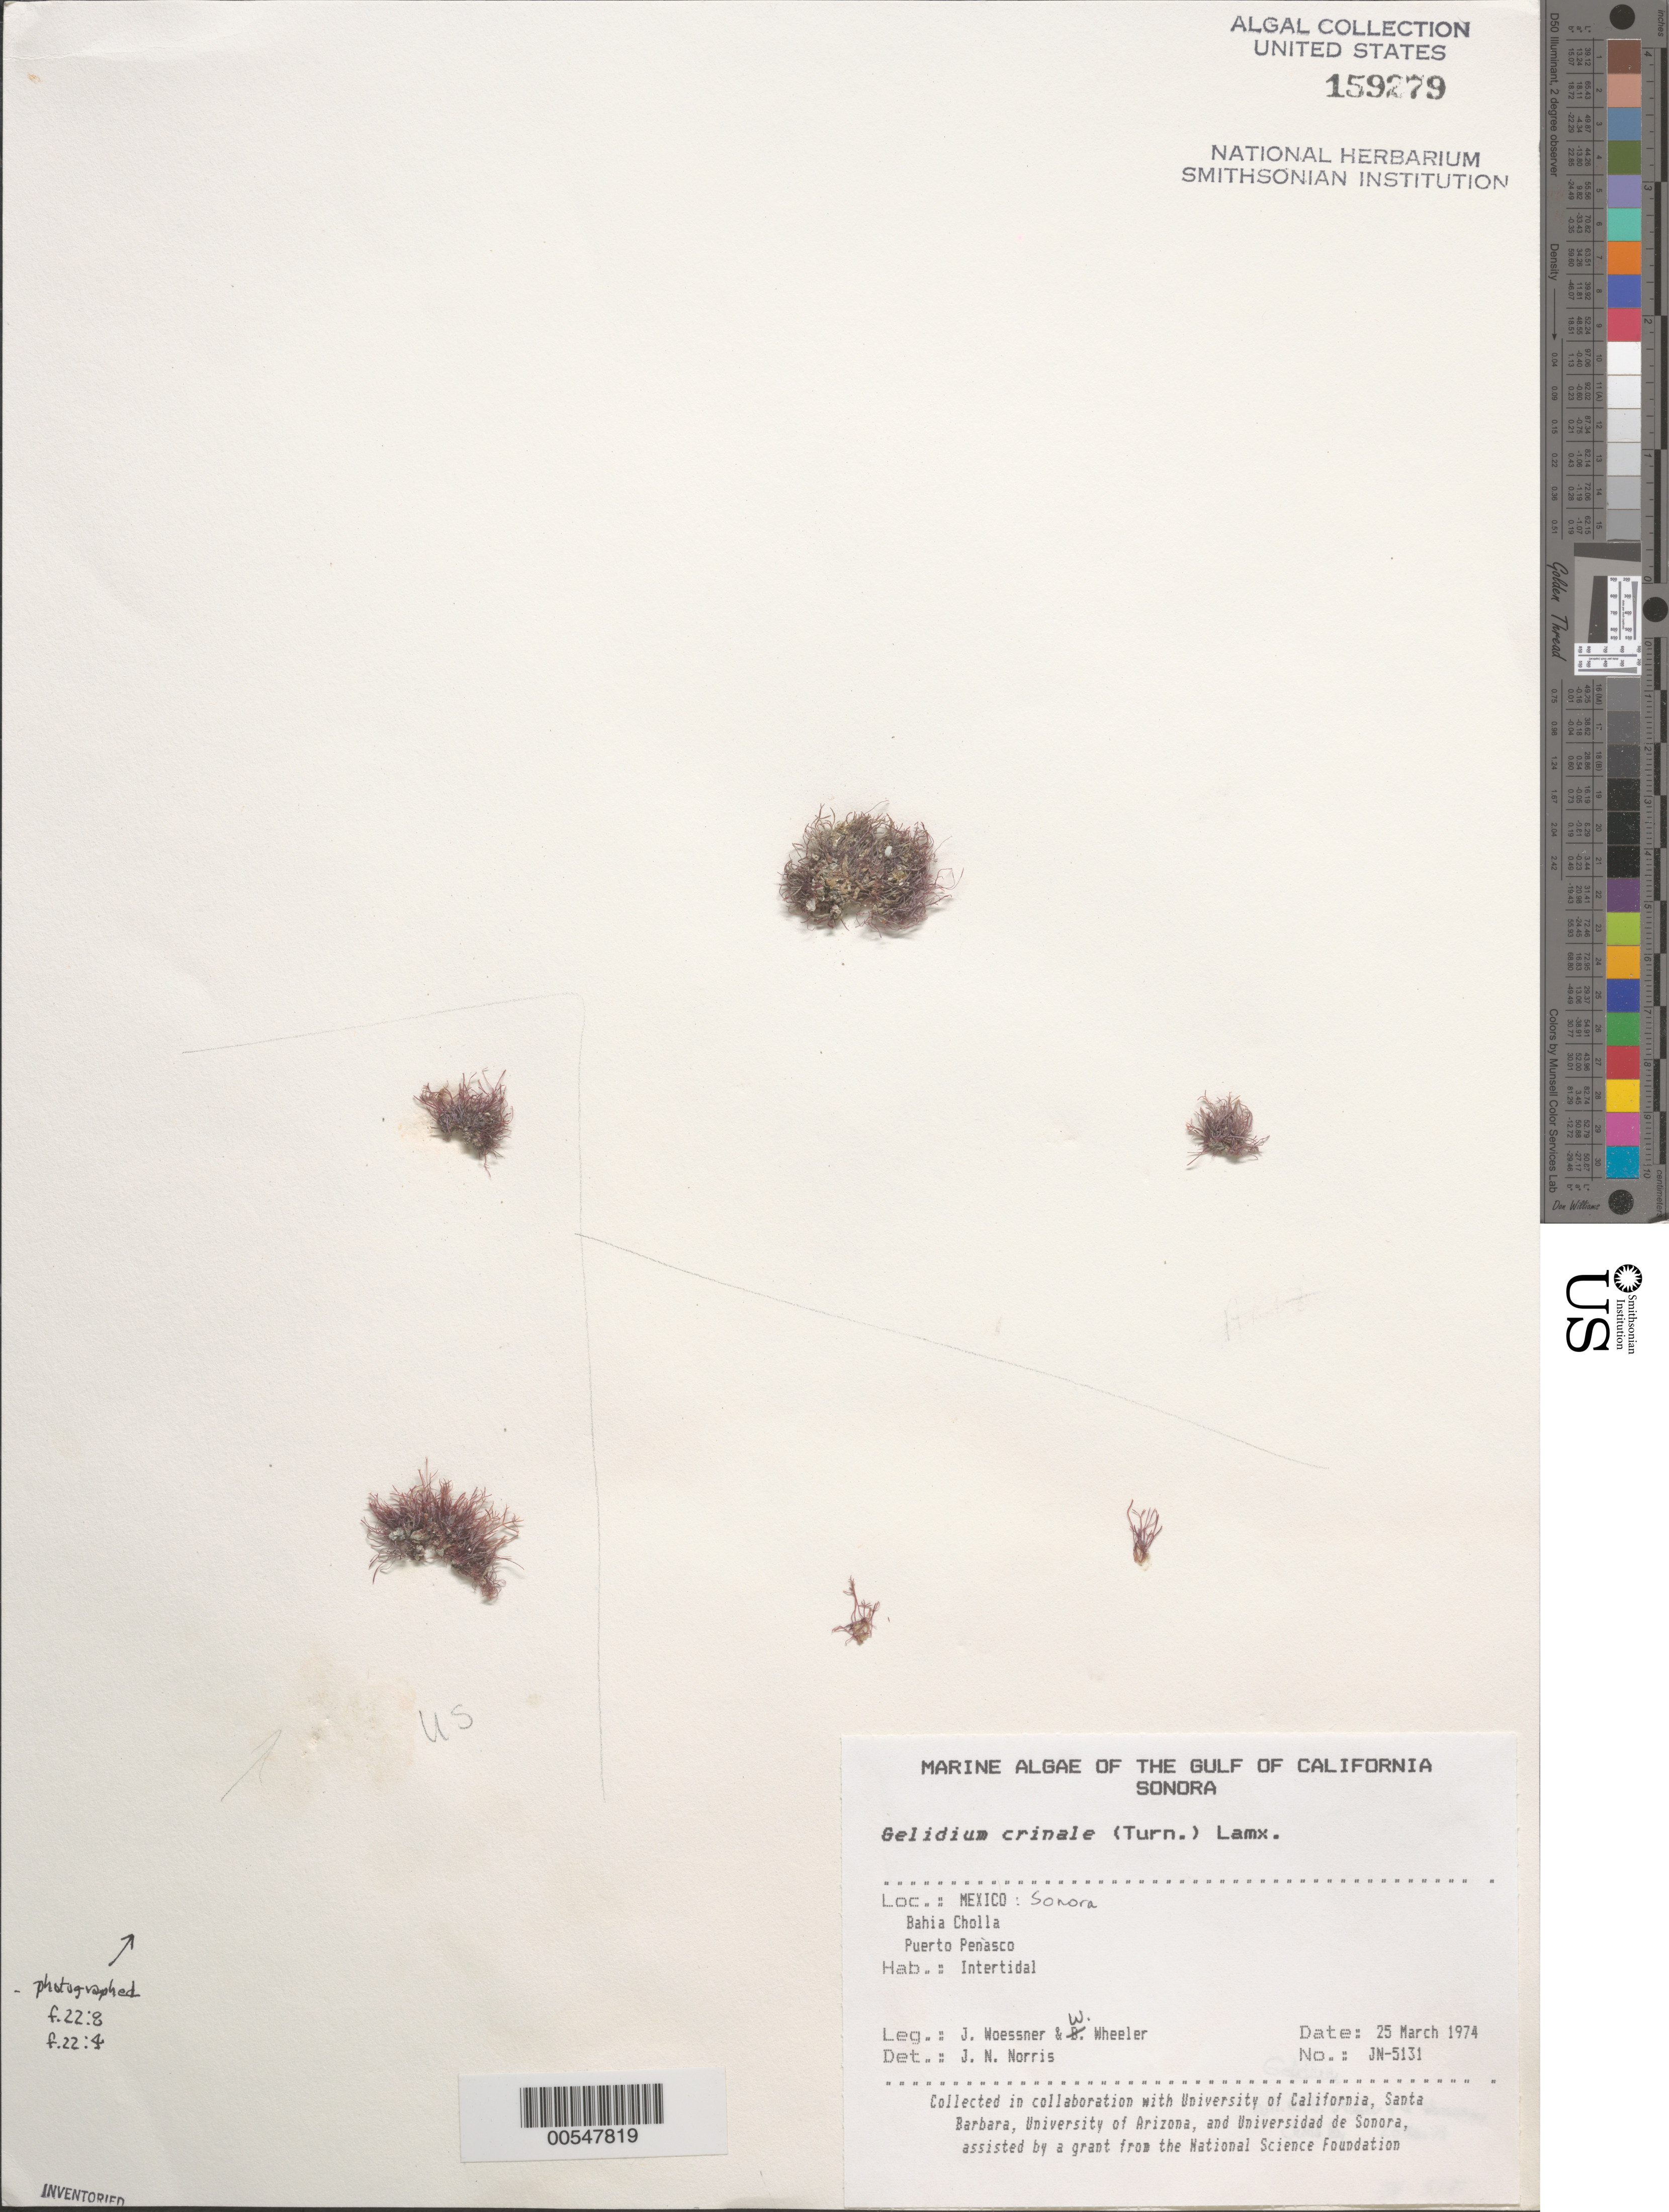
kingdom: Plantae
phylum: Rhodophyta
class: Florideophyceae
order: Gelidiales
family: Gelidiaceae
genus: Gelidium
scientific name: Gelidium crinale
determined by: Norris, James N.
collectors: J. Woessner & W. Wheeler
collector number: Jn-5131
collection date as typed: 25 Mar 1974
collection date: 1974-03-25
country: Mexico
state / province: Sonora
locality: Bahia Cholla, Puerto Penasco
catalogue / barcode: US 159279